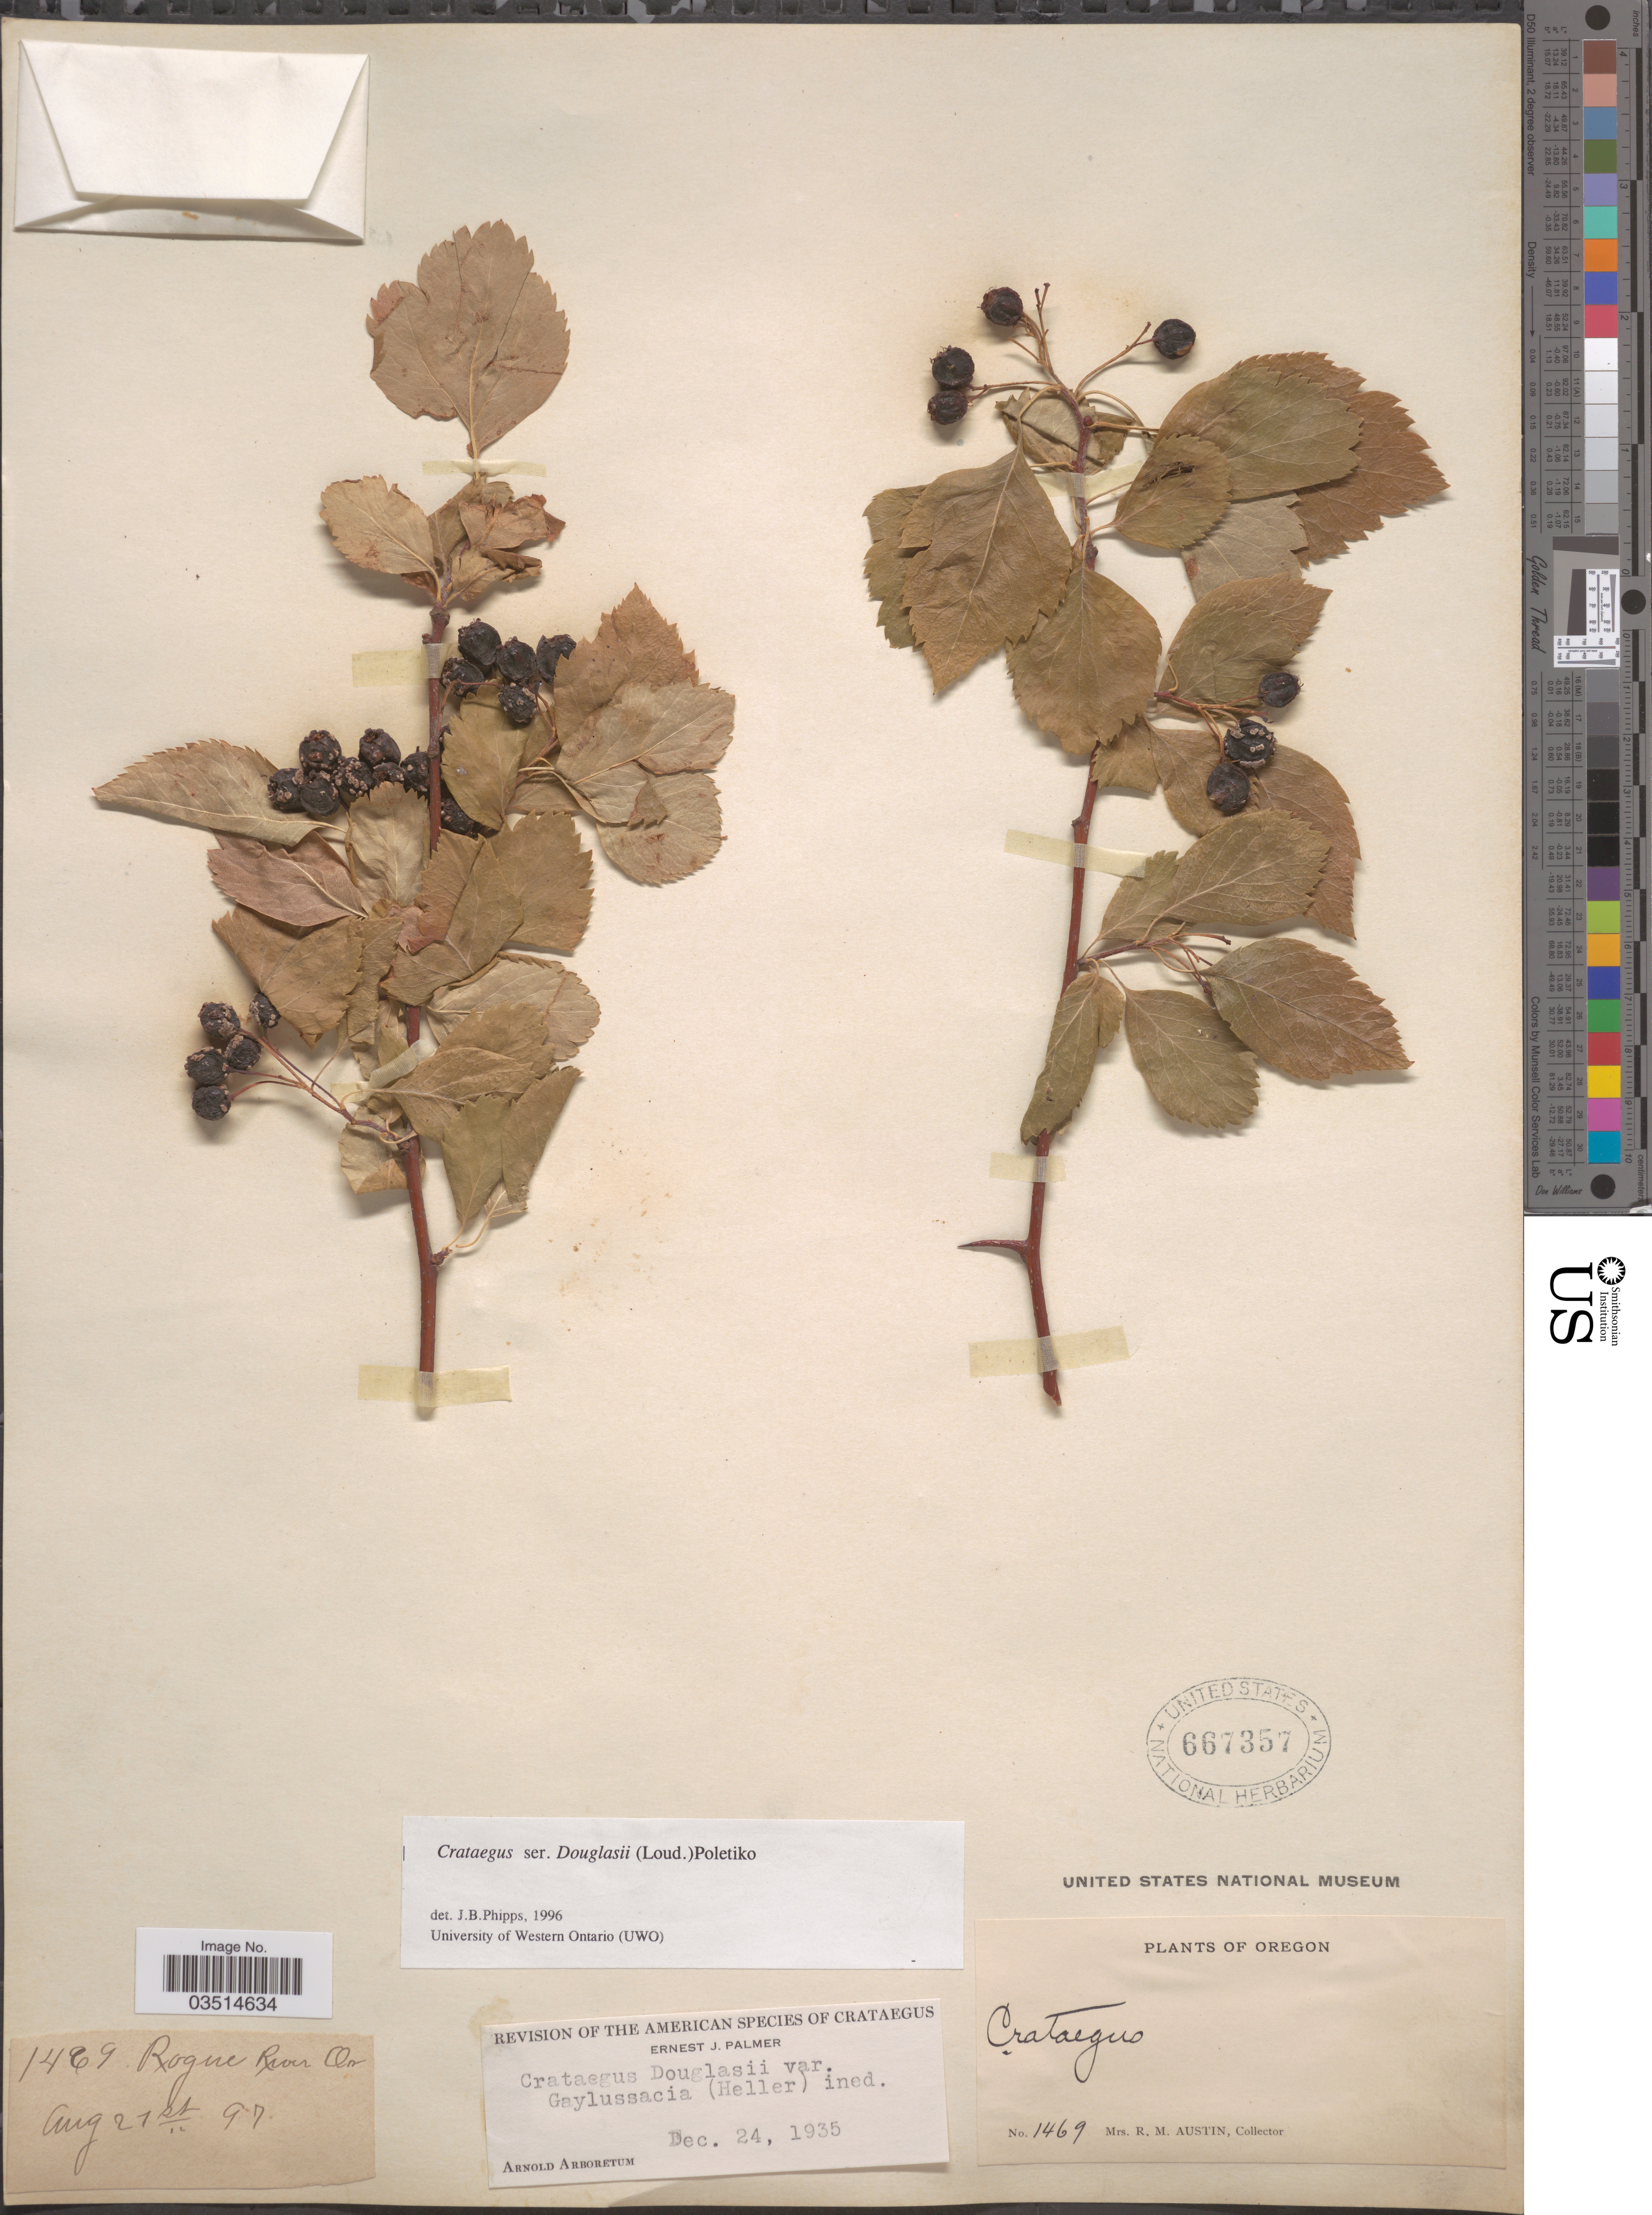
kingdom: Plantae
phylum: Tracheophyta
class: Magnoliopsida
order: Rosales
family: Rosaceae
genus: Crataegus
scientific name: Crataegus douglasii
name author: Lindl.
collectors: R. Austin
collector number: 1469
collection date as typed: Transcribed d/m/y: 21/8/97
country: United States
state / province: Oregon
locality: Rogue River.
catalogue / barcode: US 667357